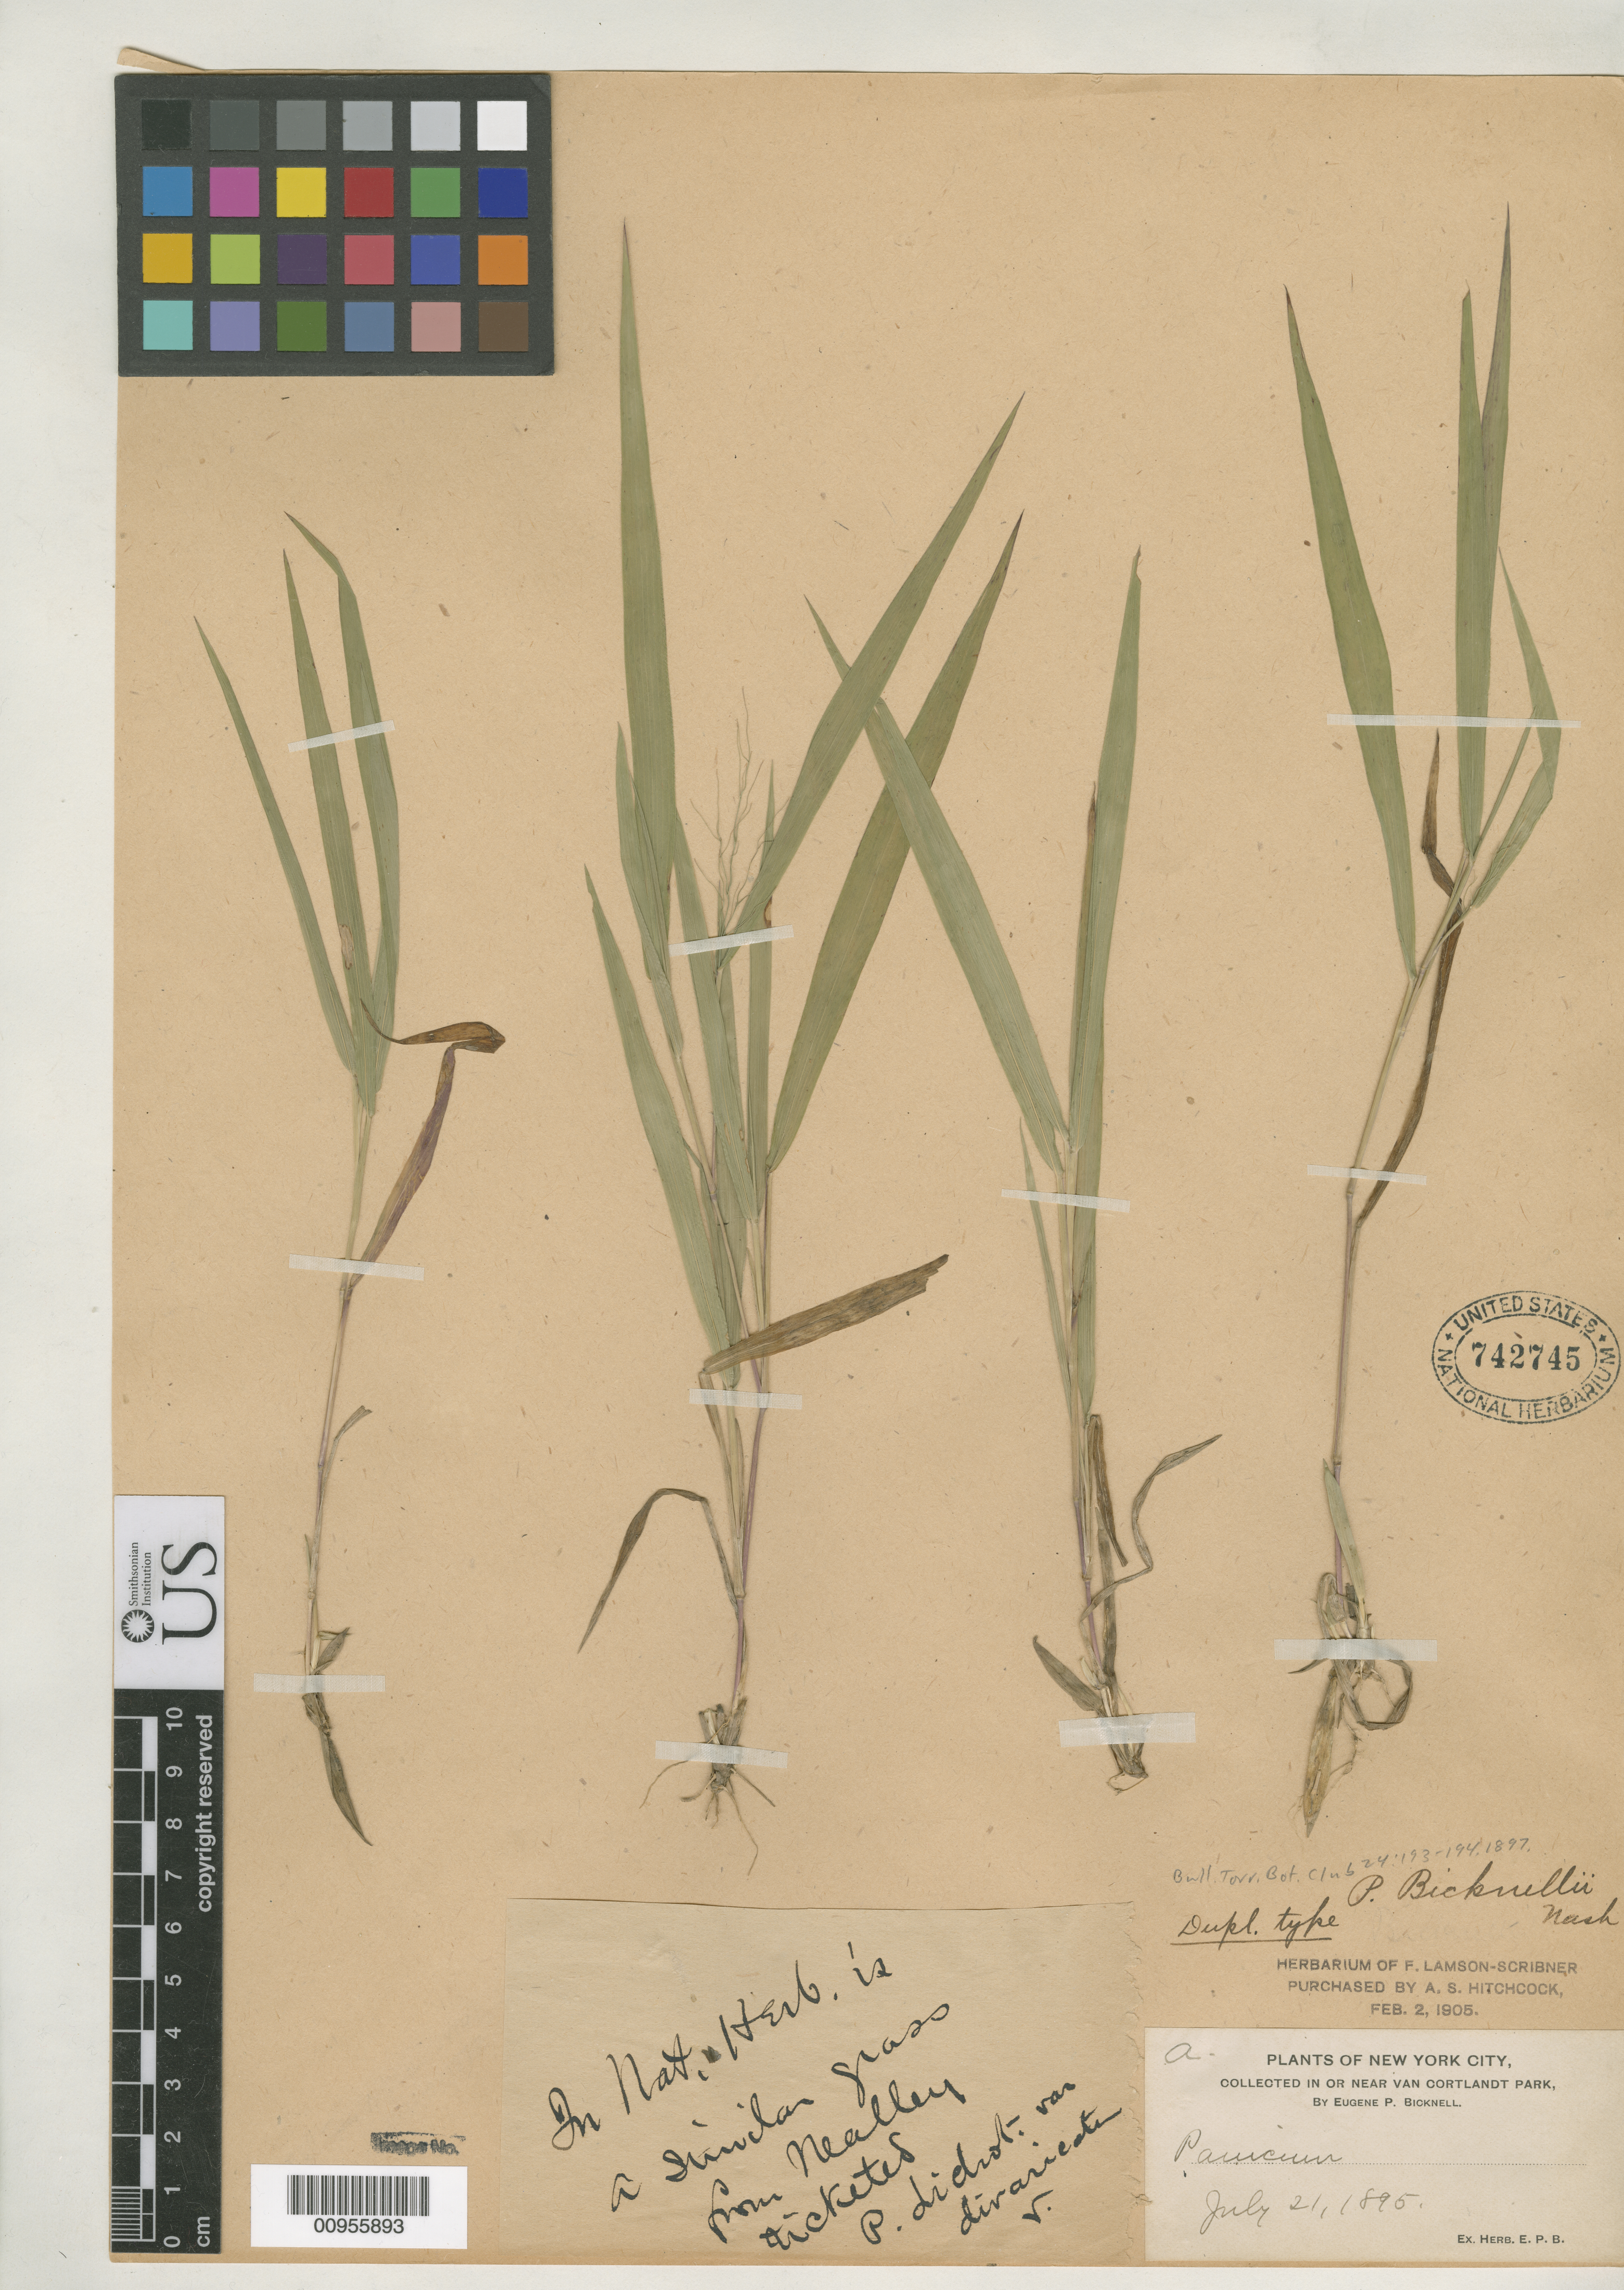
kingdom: Plantae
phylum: Tracheophyta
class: Liliopsida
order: Poales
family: Poaceae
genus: Panicum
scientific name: Panicum bicknellii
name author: Nash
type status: Original Material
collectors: E. P. Bicknell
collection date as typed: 21 Jul 1895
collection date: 1895-07-21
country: United States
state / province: New York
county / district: Bronx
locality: In or near Van Cortlandt Park [protologue, "Bronx Park"]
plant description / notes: Apparently original material but dubiously a type; date on specimen label matches type citation in protologue, but locality ("collected in or near Van Cortlandt Park") does not.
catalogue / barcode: US 742745